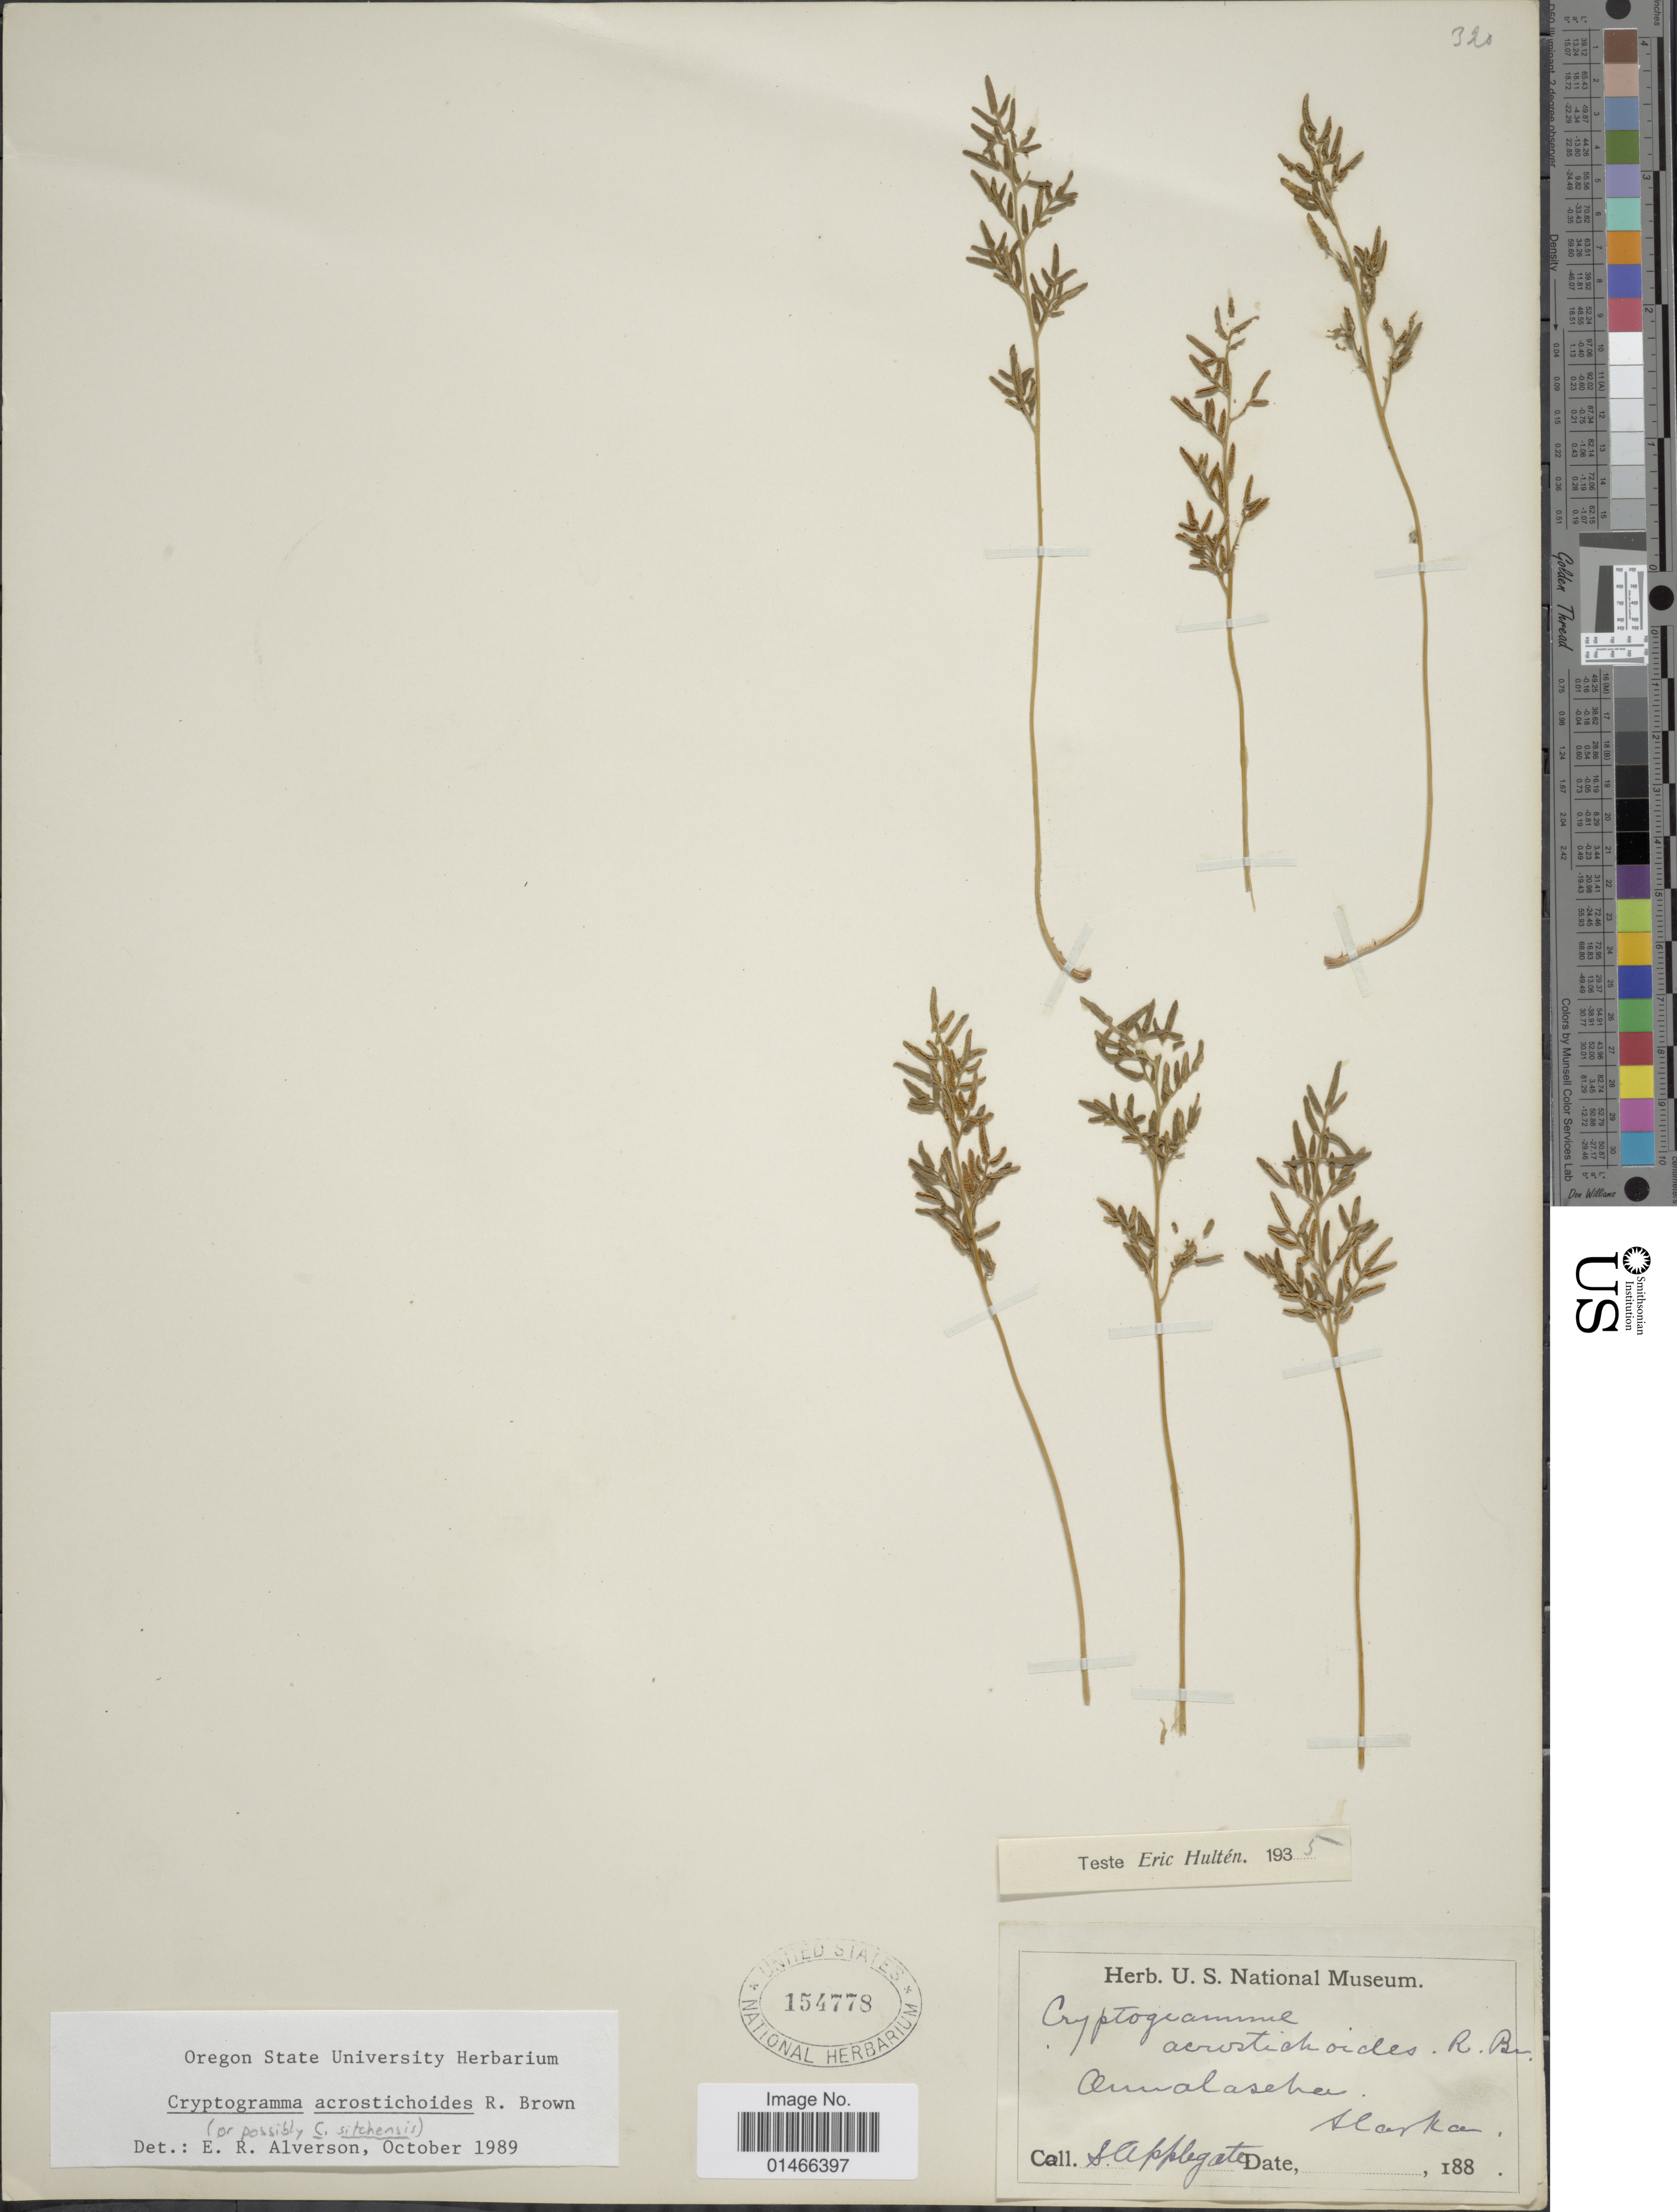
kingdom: Plantae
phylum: Tracheophyta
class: Polypodiopsida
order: Polypodiales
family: Pteridaceae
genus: Cryptogramma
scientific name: Cryptogramma acrostichoides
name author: R. Br.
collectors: S. S. Applegate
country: United States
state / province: Alaska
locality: Ounalascha.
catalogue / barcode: US 154778